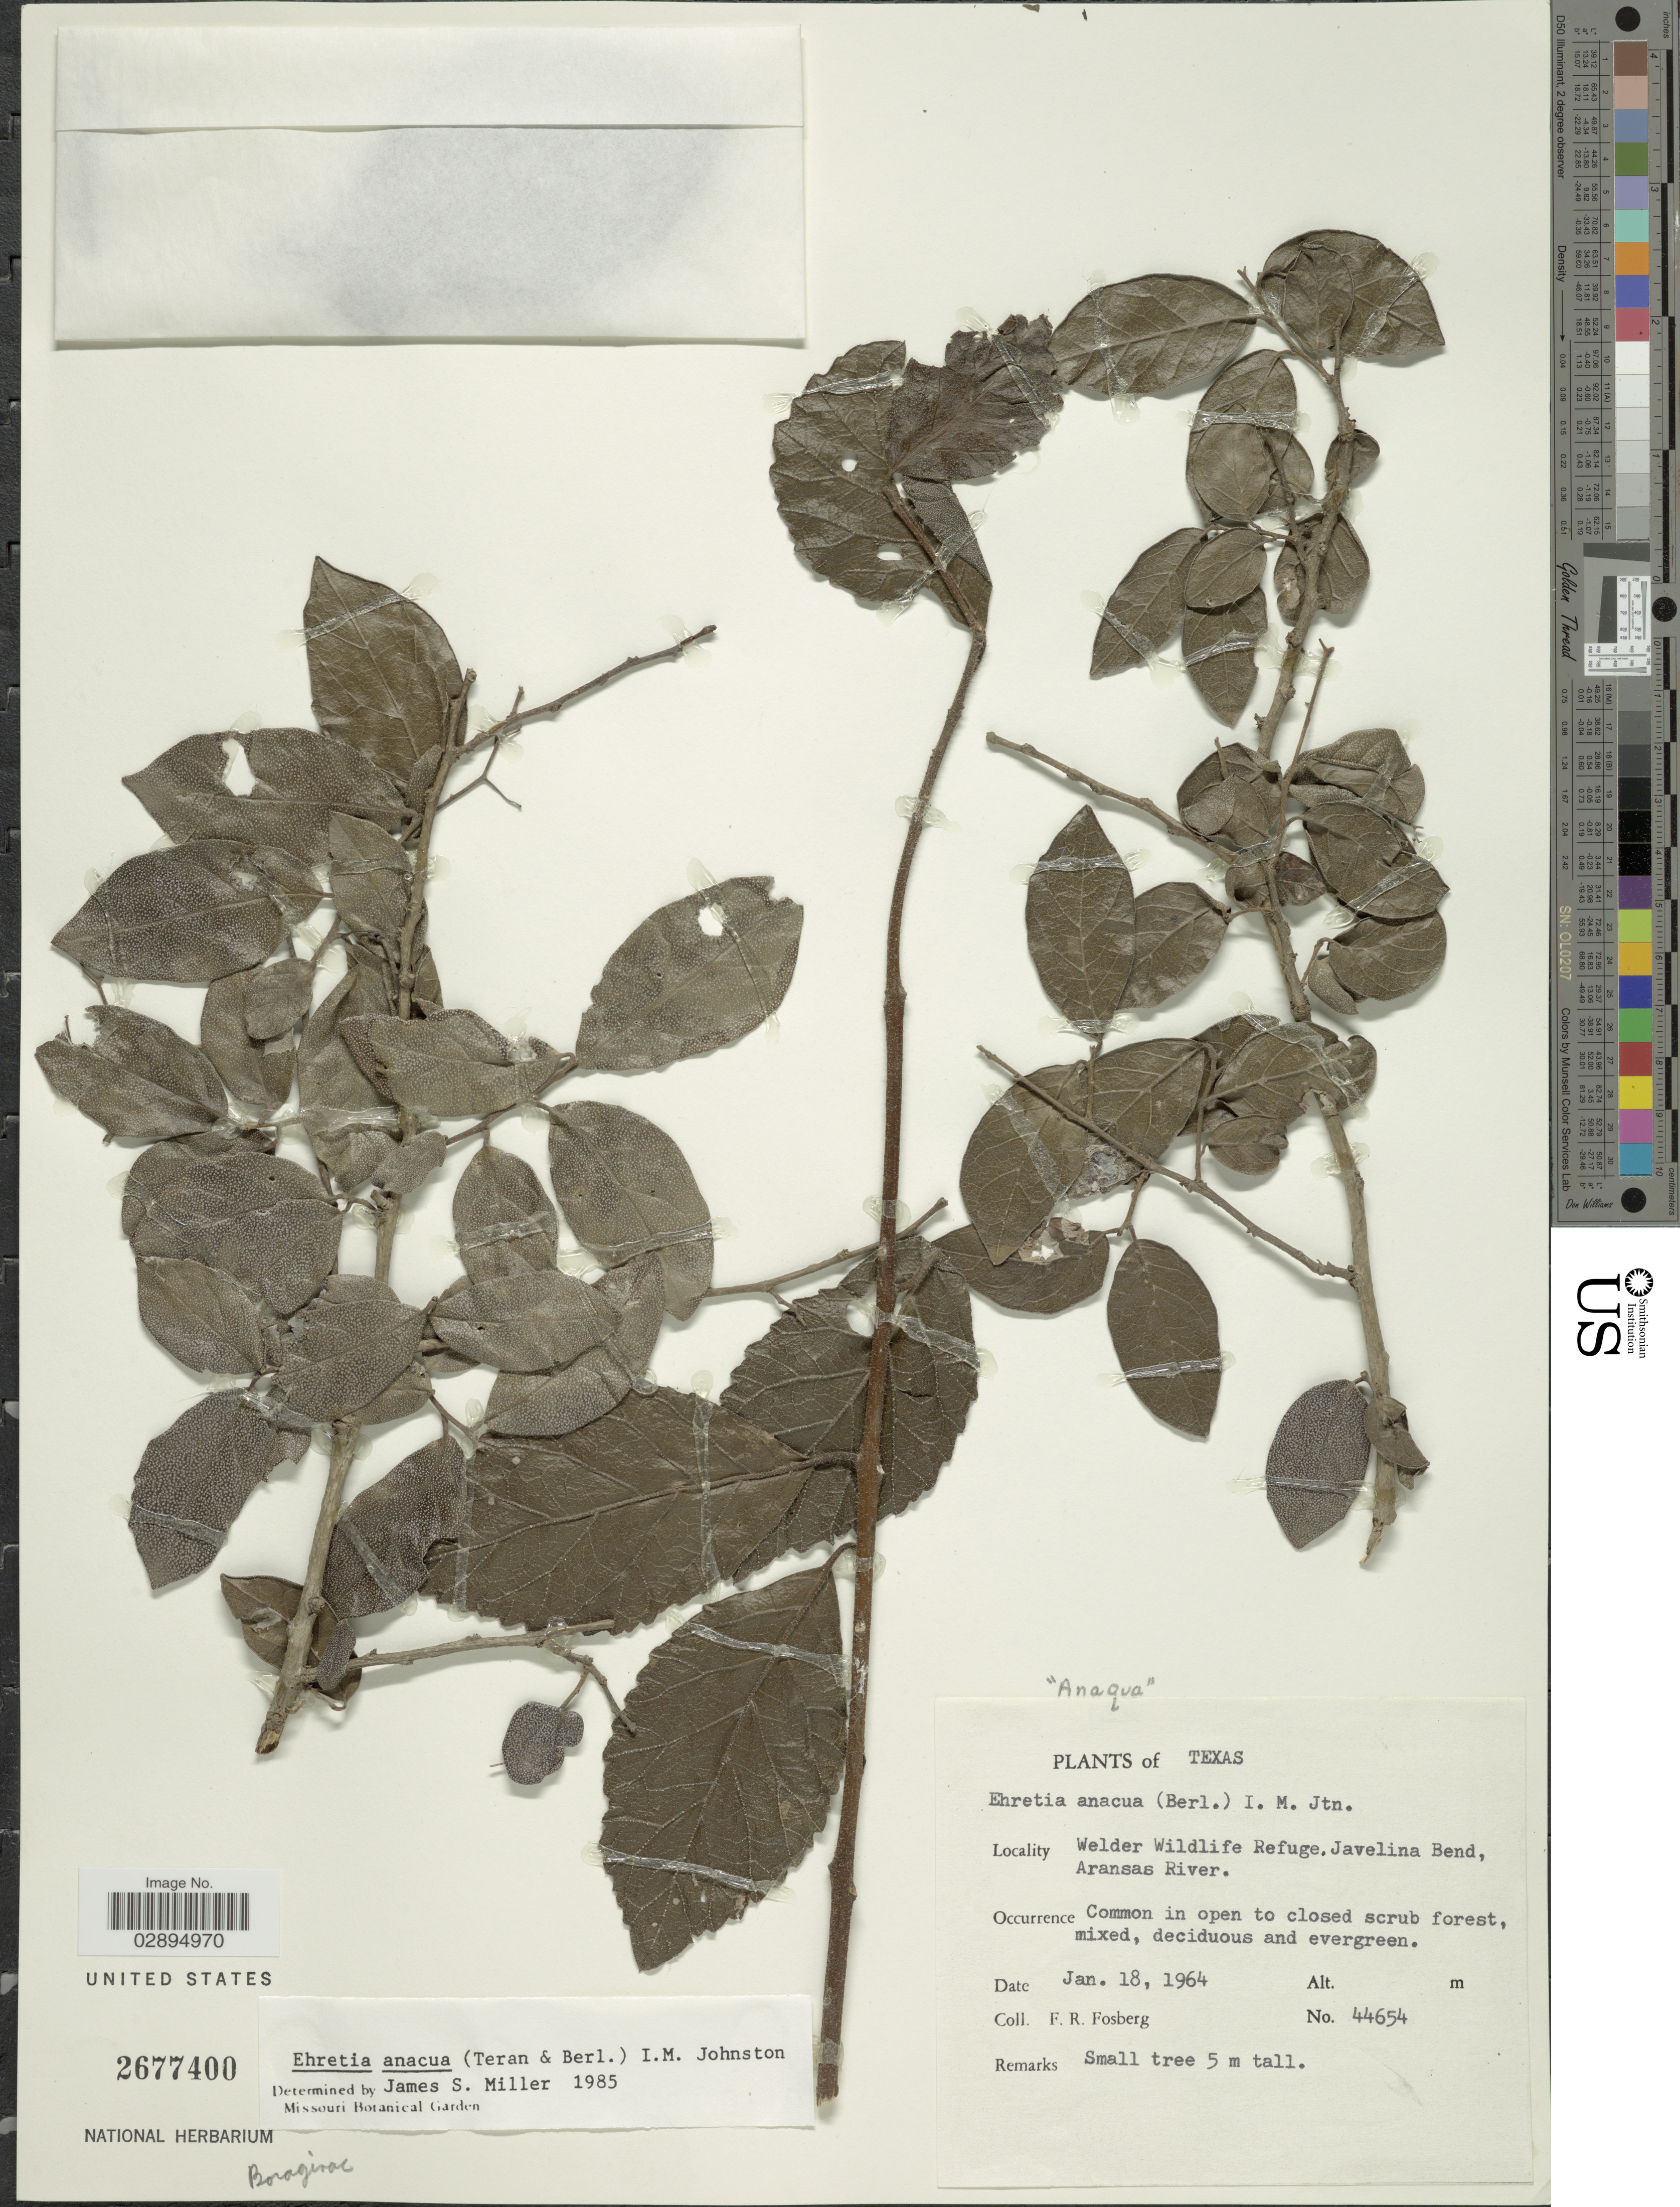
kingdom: Plantae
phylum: Tracheophyta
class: Magnoliopsida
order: Boraginales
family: Ehretiaceae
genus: Ehretia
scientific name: Ehretia anacua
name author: (Terán & Berland.) I.M. Johnst.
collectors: F. R. Fosberg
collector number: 44654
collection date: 1964-01-18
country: United States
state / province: Texas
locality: Welder Wildlife Refuge, Javelina Bend, Aransas River.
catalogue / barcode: US 2677400